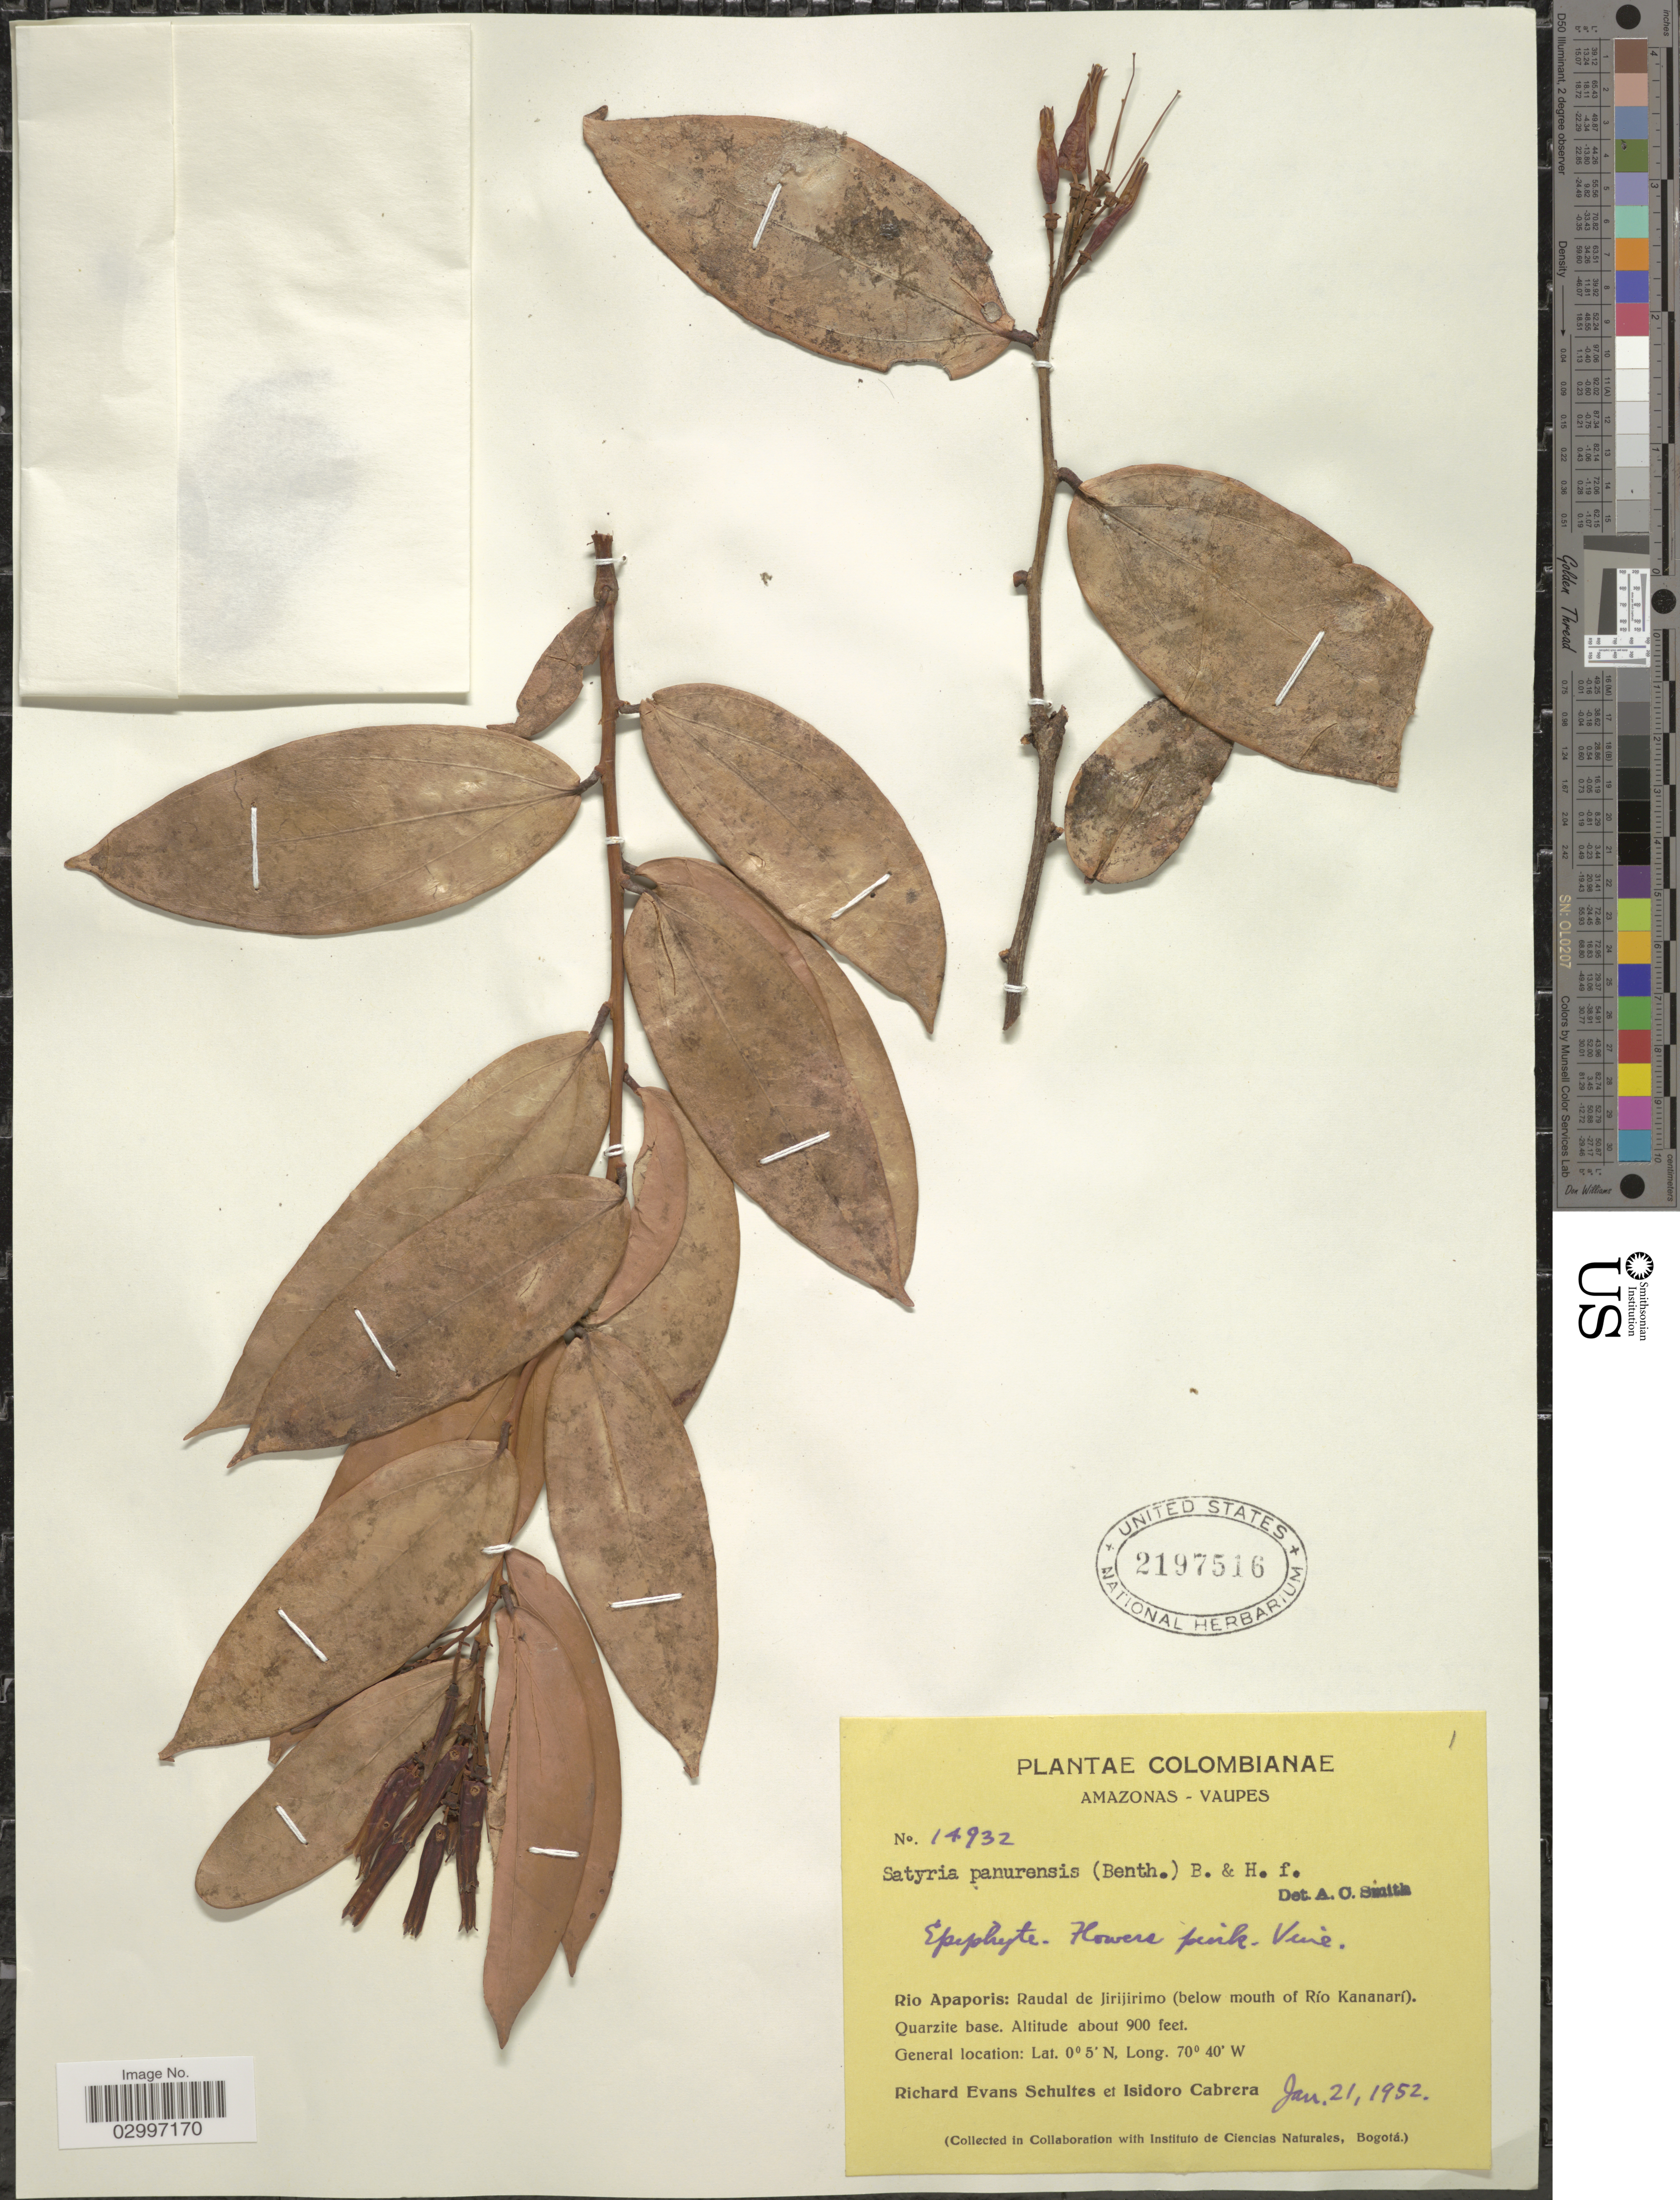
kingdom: Plantae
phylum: Tracheophyta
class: Magnoliopsida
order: Ericales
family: Ericaceae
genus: Satyria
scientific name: Satyria panurensis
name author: (Benth. ex Meisn.) Benth. & Hook. f. ex Nied.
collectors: R. E. Schultes & I. Cabrera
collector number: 14932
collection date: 1952-01-21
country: Colombia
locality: Amazonas-Vaupes, Rio Apaporis: Raudal de Jirijirimo (below mouth of Río Kananarí).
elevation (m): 274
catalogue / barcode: US 2197516